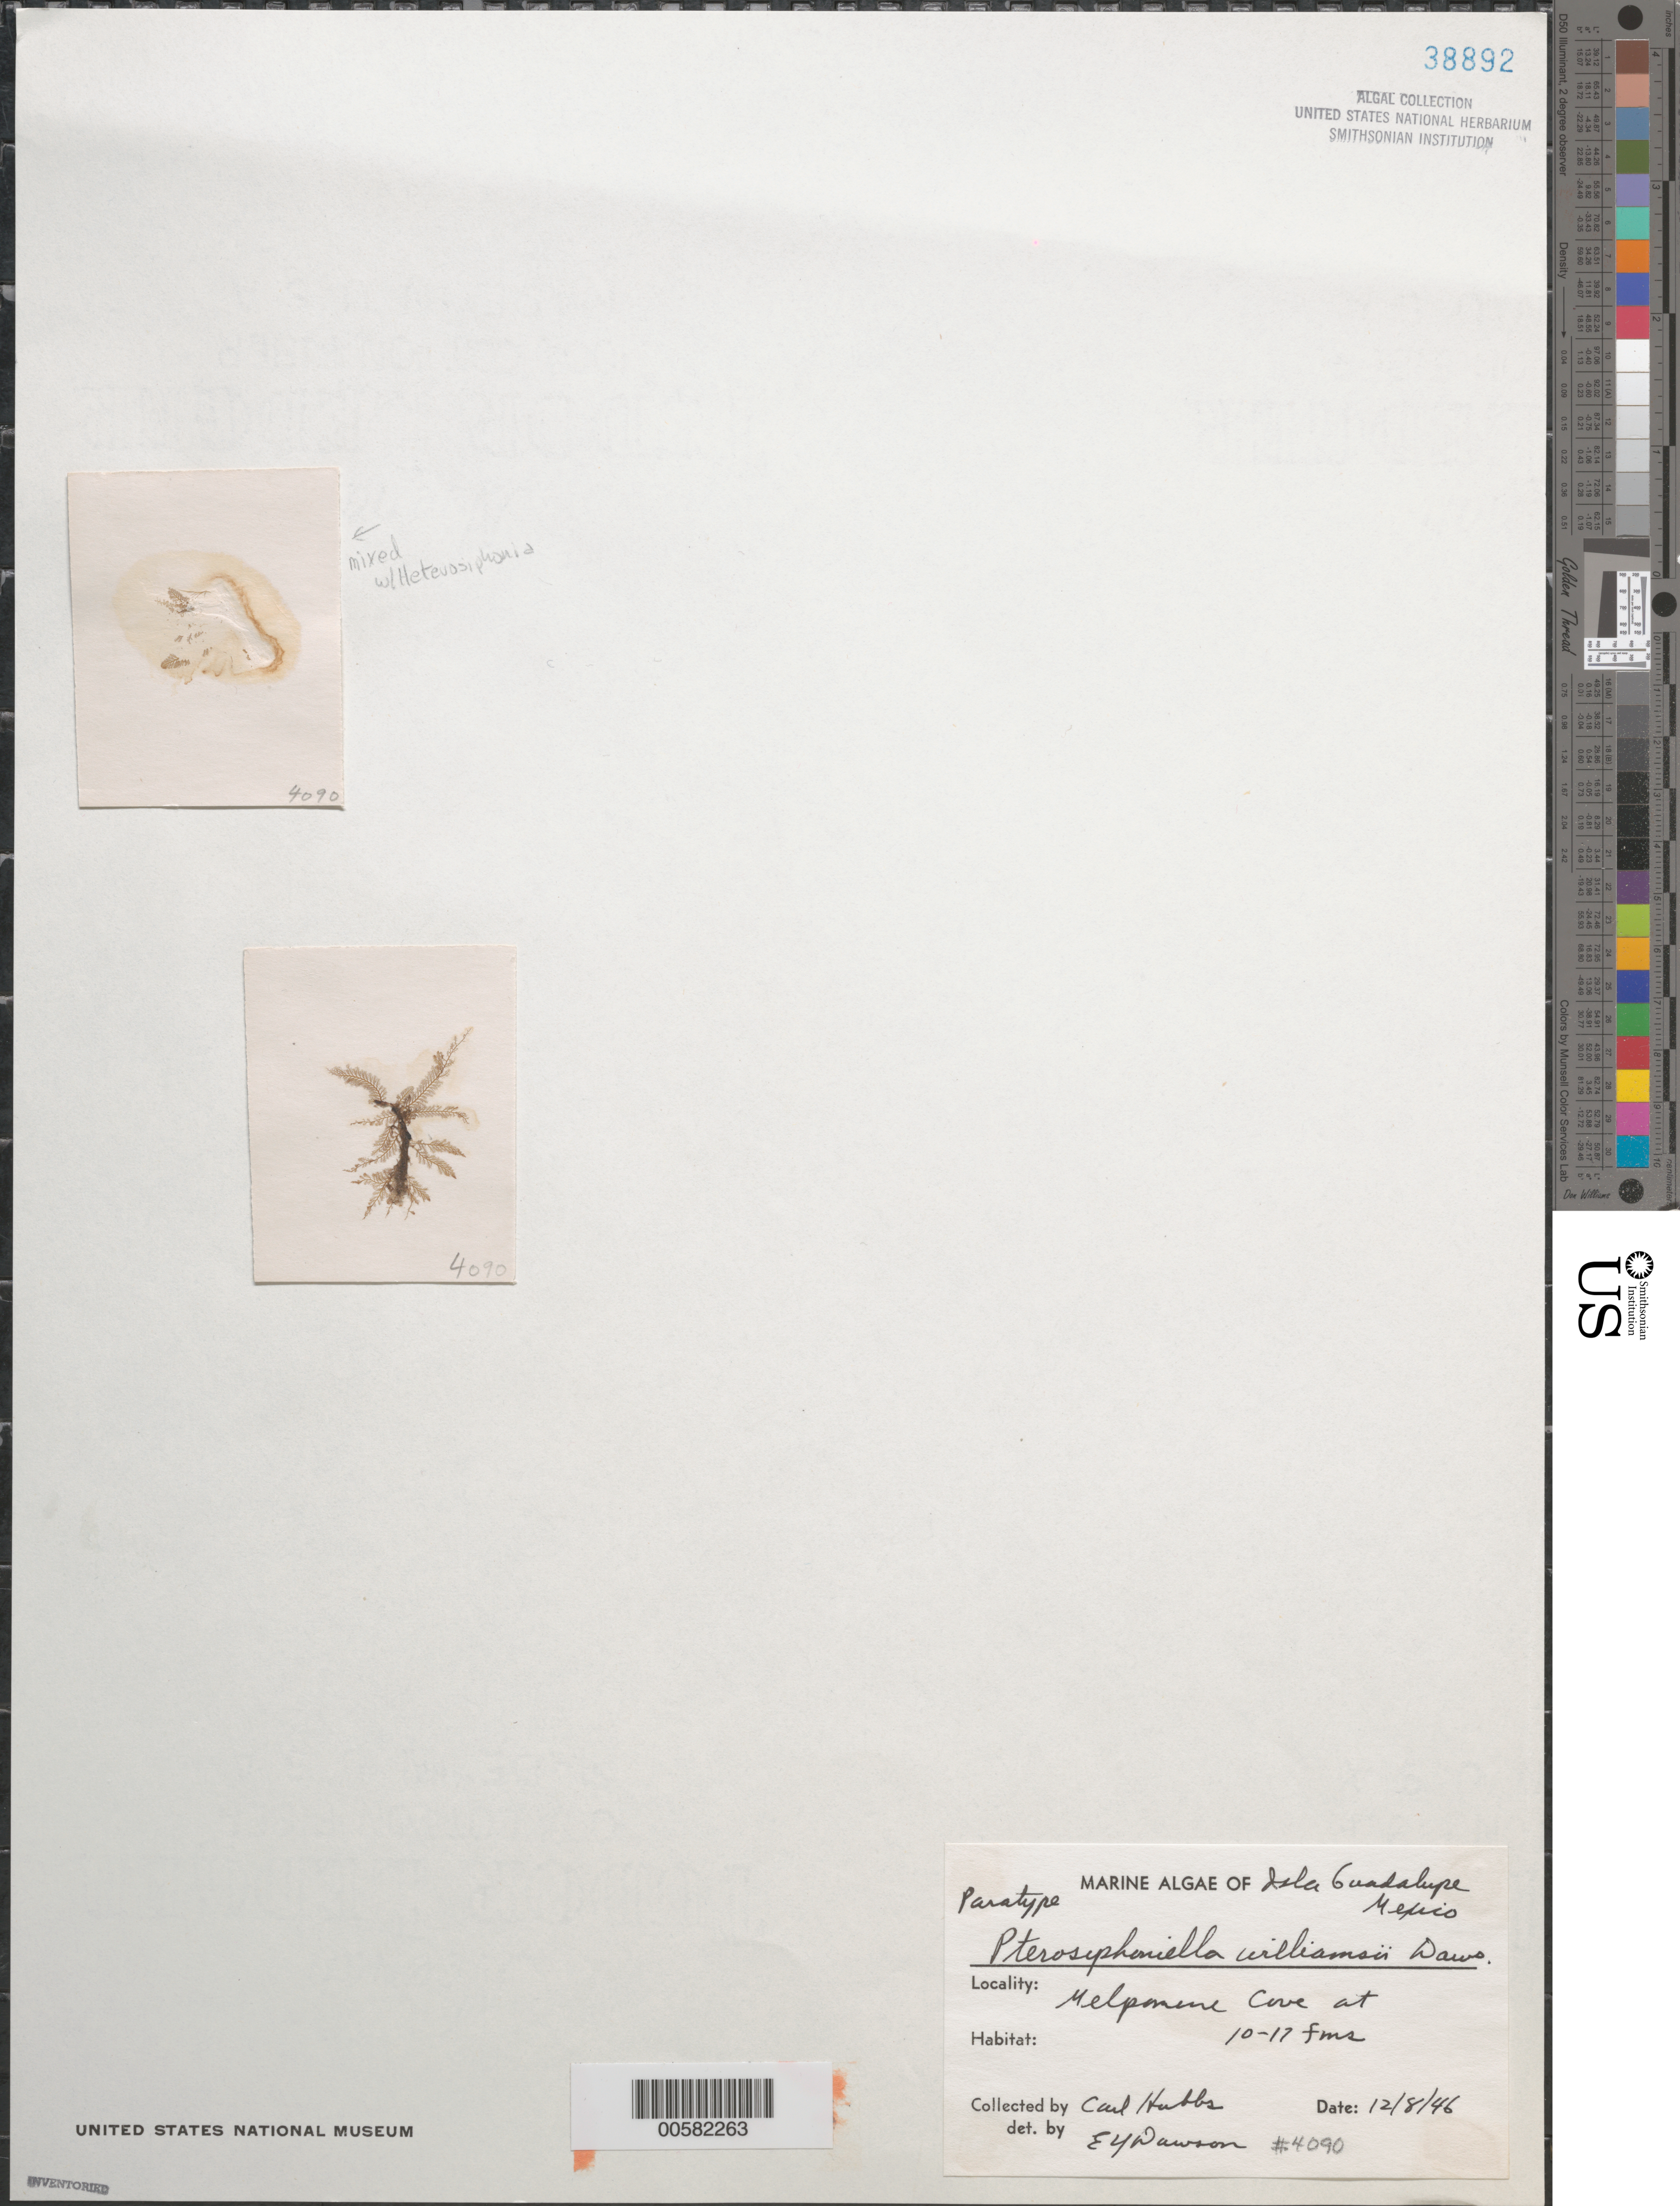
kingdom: Plantae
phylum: Rhodophyta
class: Florideophyceae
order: Ceramiales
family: Rhodomelaceae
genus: Pterosiphoniella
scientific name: Pterosiphoniella williamsii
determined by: Dawson, E. Y.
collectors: C. Hubbs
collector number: EYD 4090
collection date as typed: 08 Dec 1946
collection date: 1946-12-08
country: Mexico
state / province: Baja California Norte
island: Isla Guadalupe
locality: Melpomene Cove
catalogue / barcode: US 38892